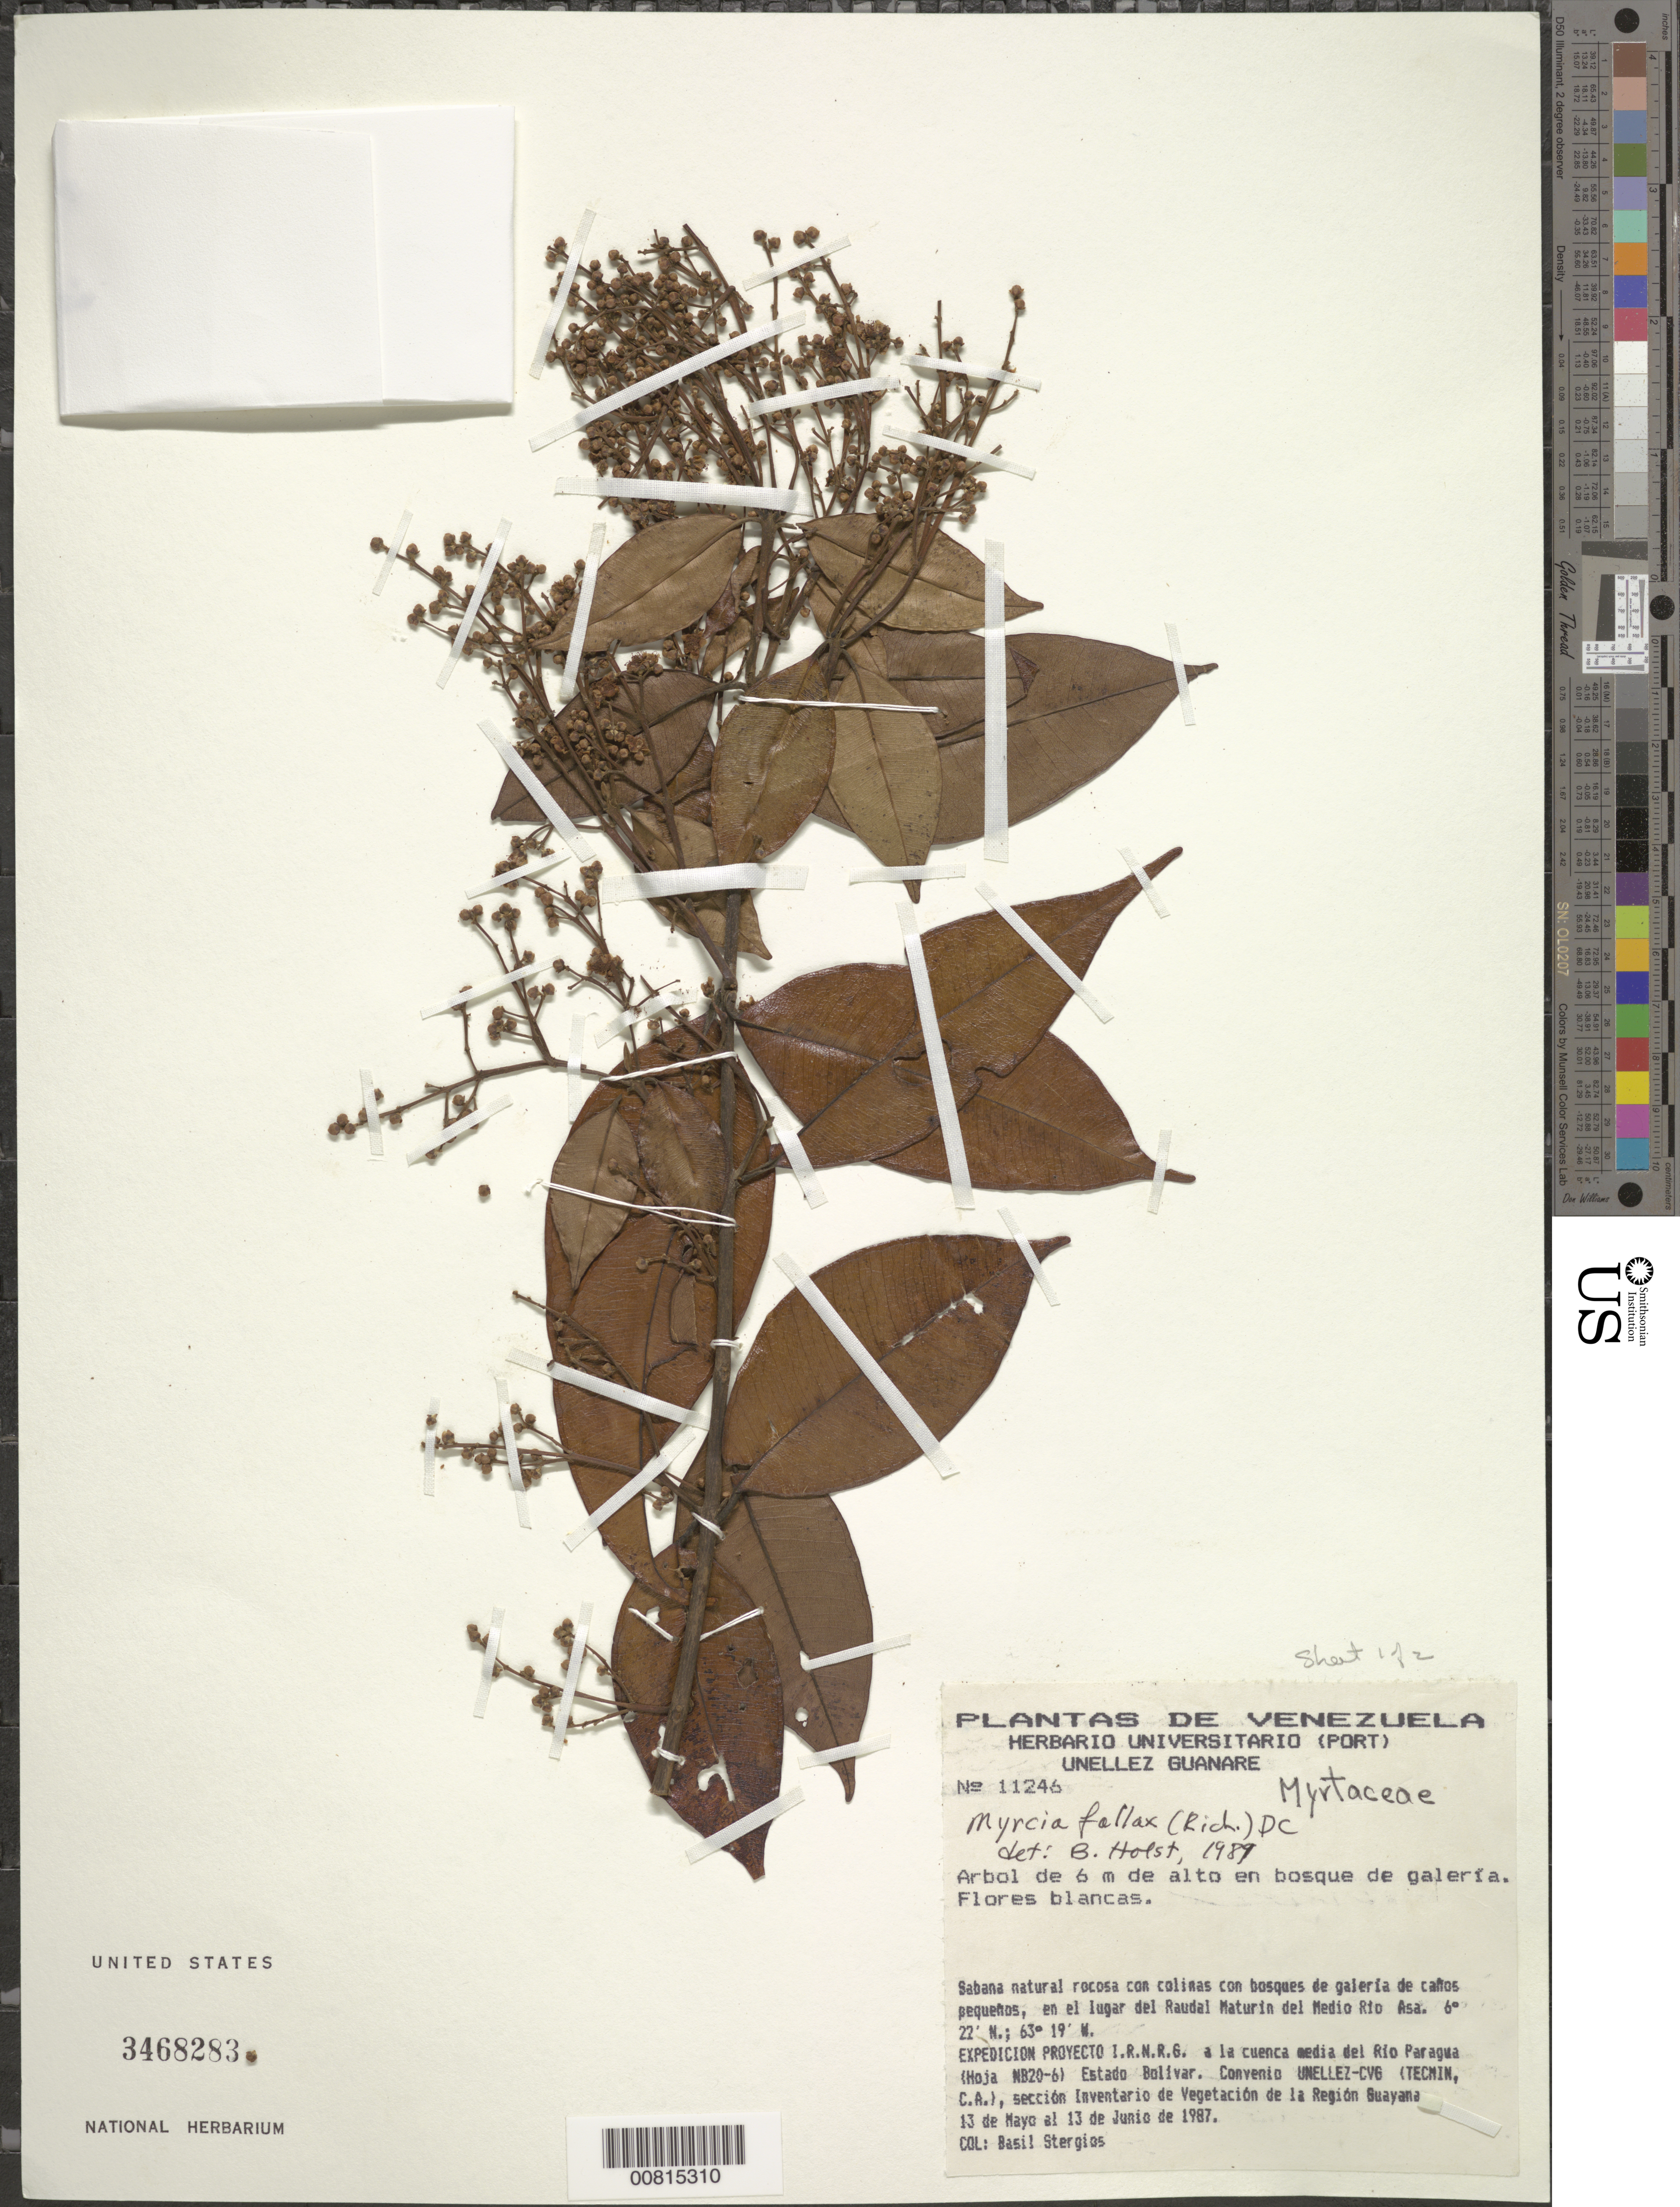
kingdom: Plantae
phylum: Tracheophyta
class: Magnoliopsida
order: Myrtales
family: Myrtaceae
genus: Myrcia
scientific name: Myrcia fallax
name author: (Rich.) DC.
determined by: Holst, Bruce K.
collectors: B. G. Stergios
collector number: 11246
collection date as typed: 13-May-87 to 13-Jun-87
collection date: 1987-05-13/1987-06-13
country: Venezuela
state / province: Bolívar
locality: Raudal Maturin, Medio Río Asa; Río Paragua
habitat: Sabana natural rocosa con colinas con bosques de galeria de canos pequenos; bosque galeria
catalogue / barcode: US 3468283